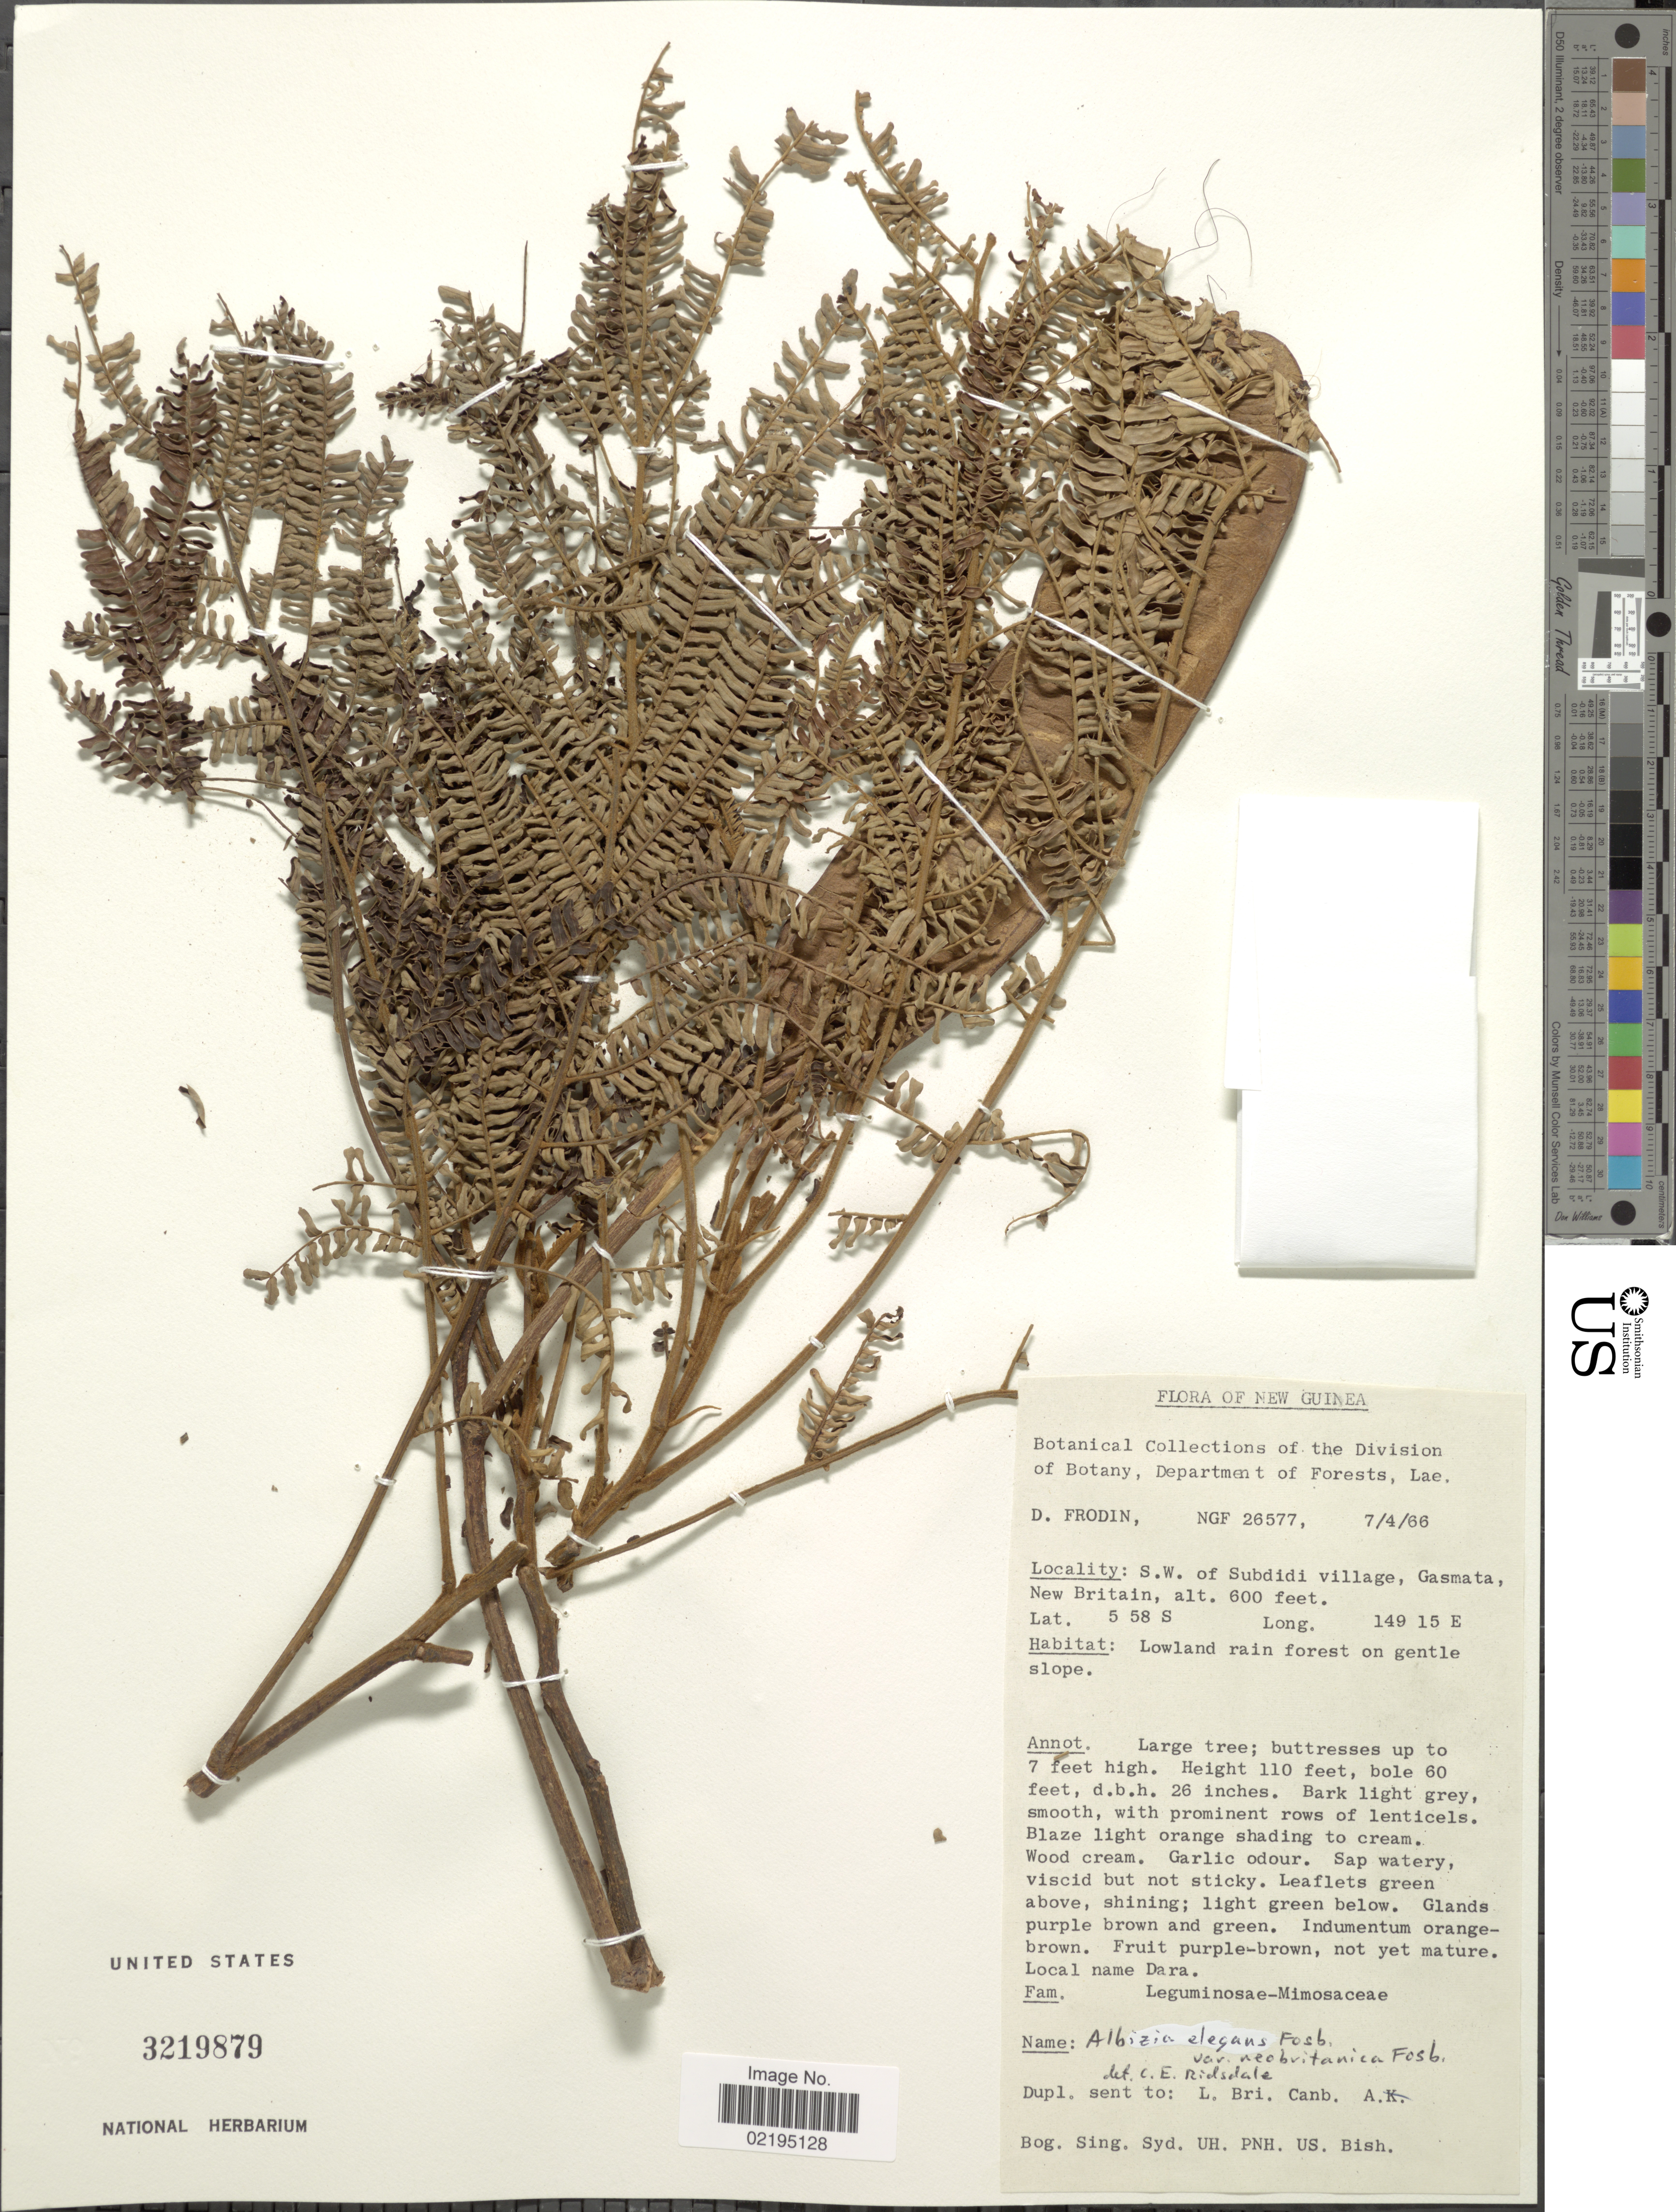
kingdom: Plantae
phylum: Tracheophyta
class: Magnoliopsida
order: Fabales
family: Fabaceae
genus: Serianthes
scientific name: Serianthes minahassae subsp. fosbergii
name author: Kanis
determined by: Nielsen, I.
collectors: D. G. Frodin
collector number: NGF 26577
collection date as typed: Transcribed d/m/y: 7/4/66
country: Papua New Guinea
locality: New Guinea, S.W. of Subdidi village, Gasmata, New Brittain.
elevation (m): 183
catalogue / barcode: US 3219879